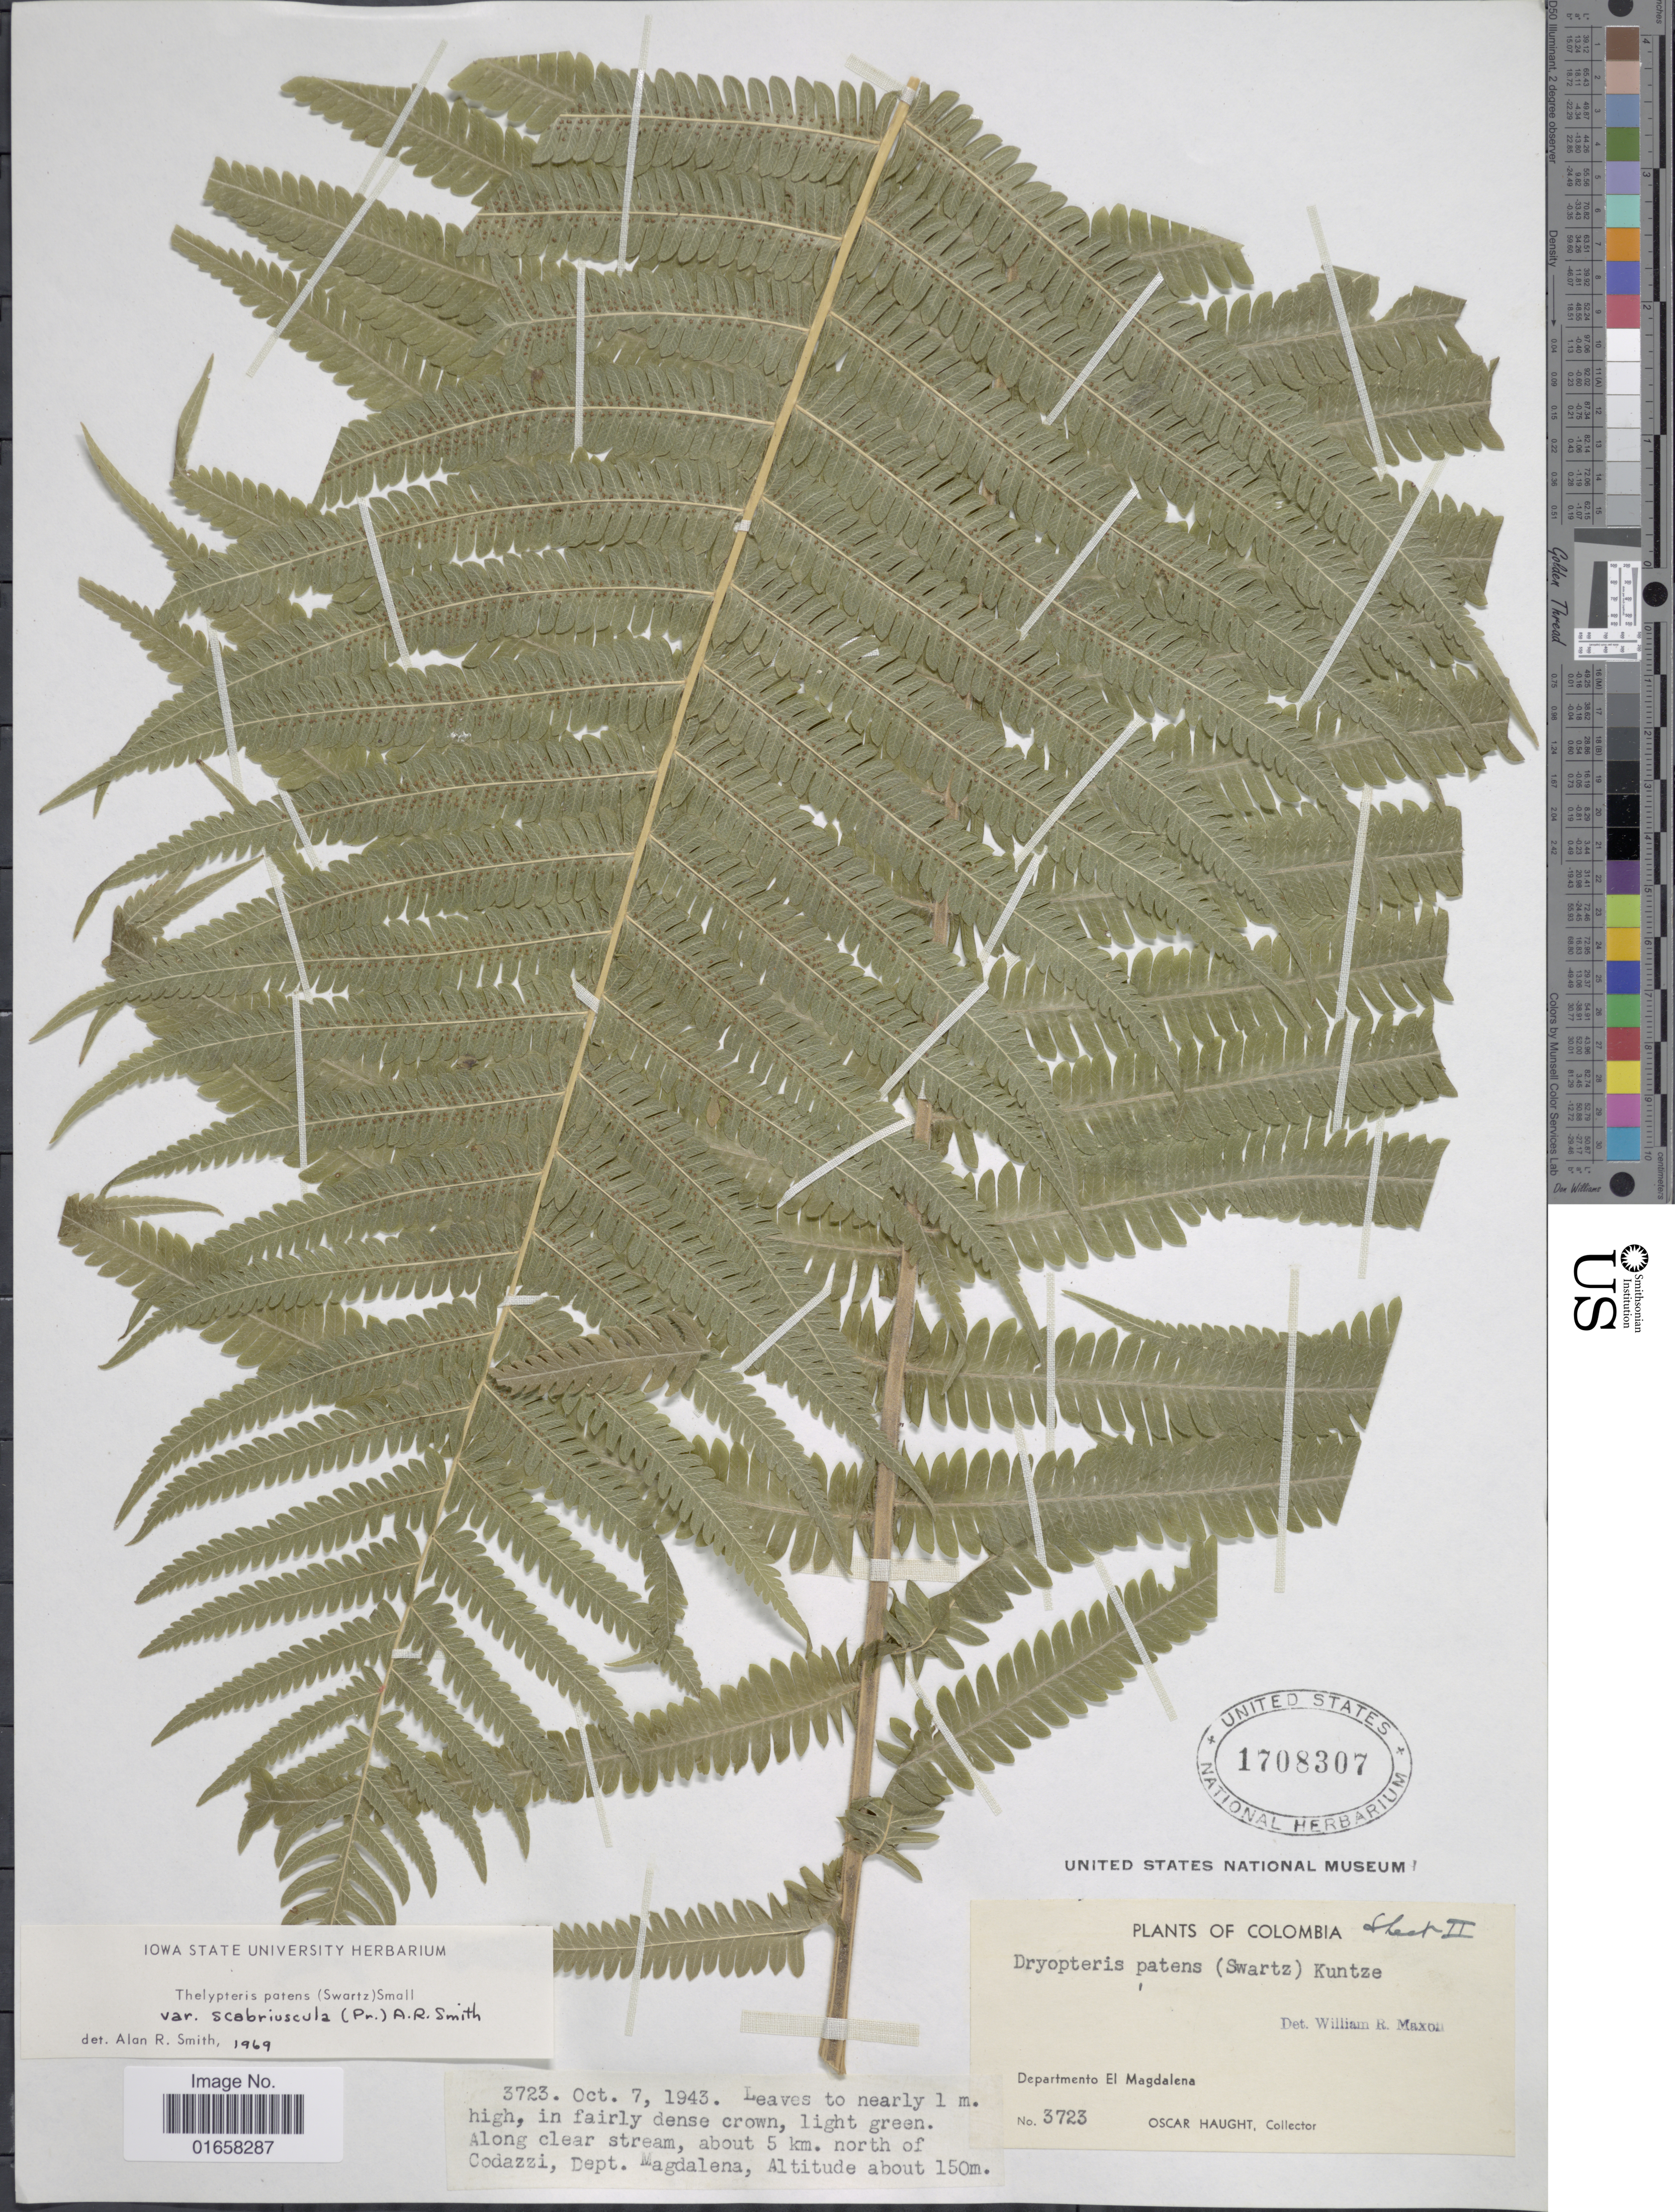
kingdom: Plantae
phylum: Tracheophyta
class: Polypodiopsida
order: Polypodiales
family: Thelypteridaceae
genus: Christella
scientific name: Christella patens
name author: (Sw.) Holttum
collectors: O. L. Haught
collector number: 3723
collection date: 1943-10-07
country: Colombia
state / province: Magdalena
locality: Departmento El Magdalena. Along clear stream, abou t4 km north of Codazzi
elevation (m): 150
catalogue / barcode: US 1708307